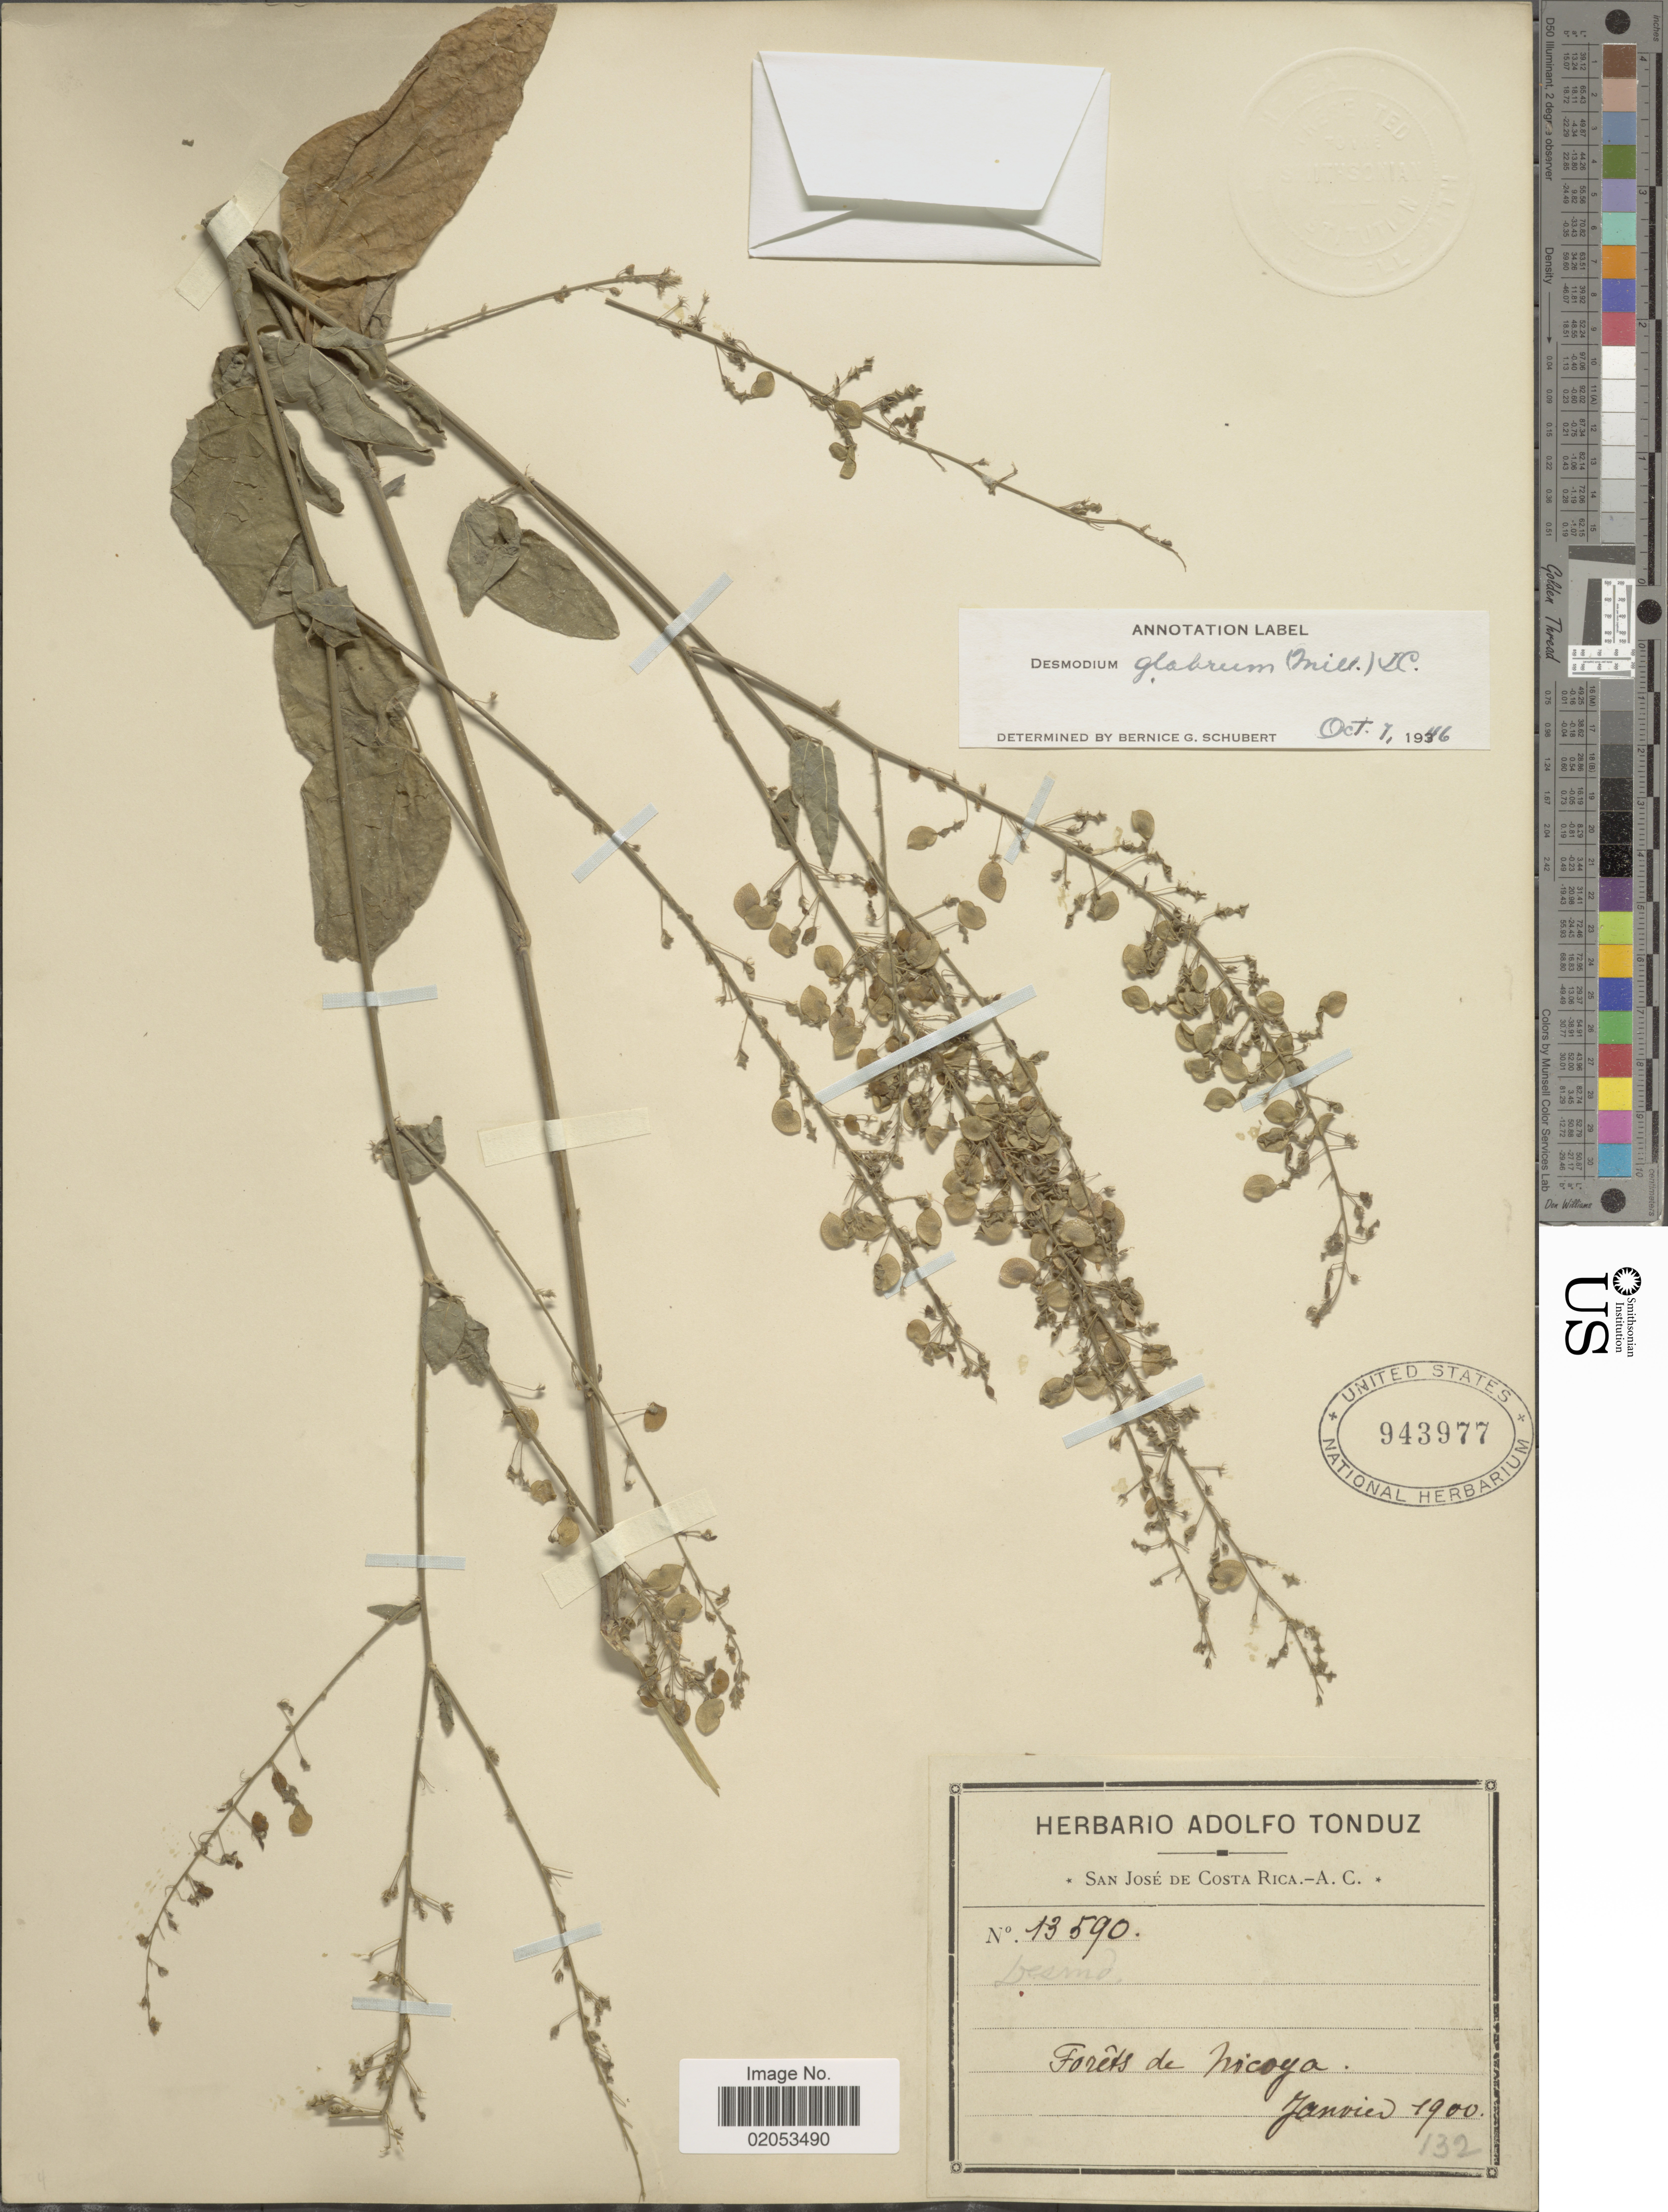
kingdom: Plantae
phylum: Tracheophyta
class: Magnoliopsida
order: Fabales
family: Fabaceae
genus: Desmodium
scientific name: Desmodium glabrum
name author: (Mill.) DC.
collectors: ex Herb. Adolfo Tonduz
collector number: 13590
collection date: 1900-01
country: Costa Rica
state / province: San José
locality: Forêts de Nicoya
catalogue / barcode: US 943977